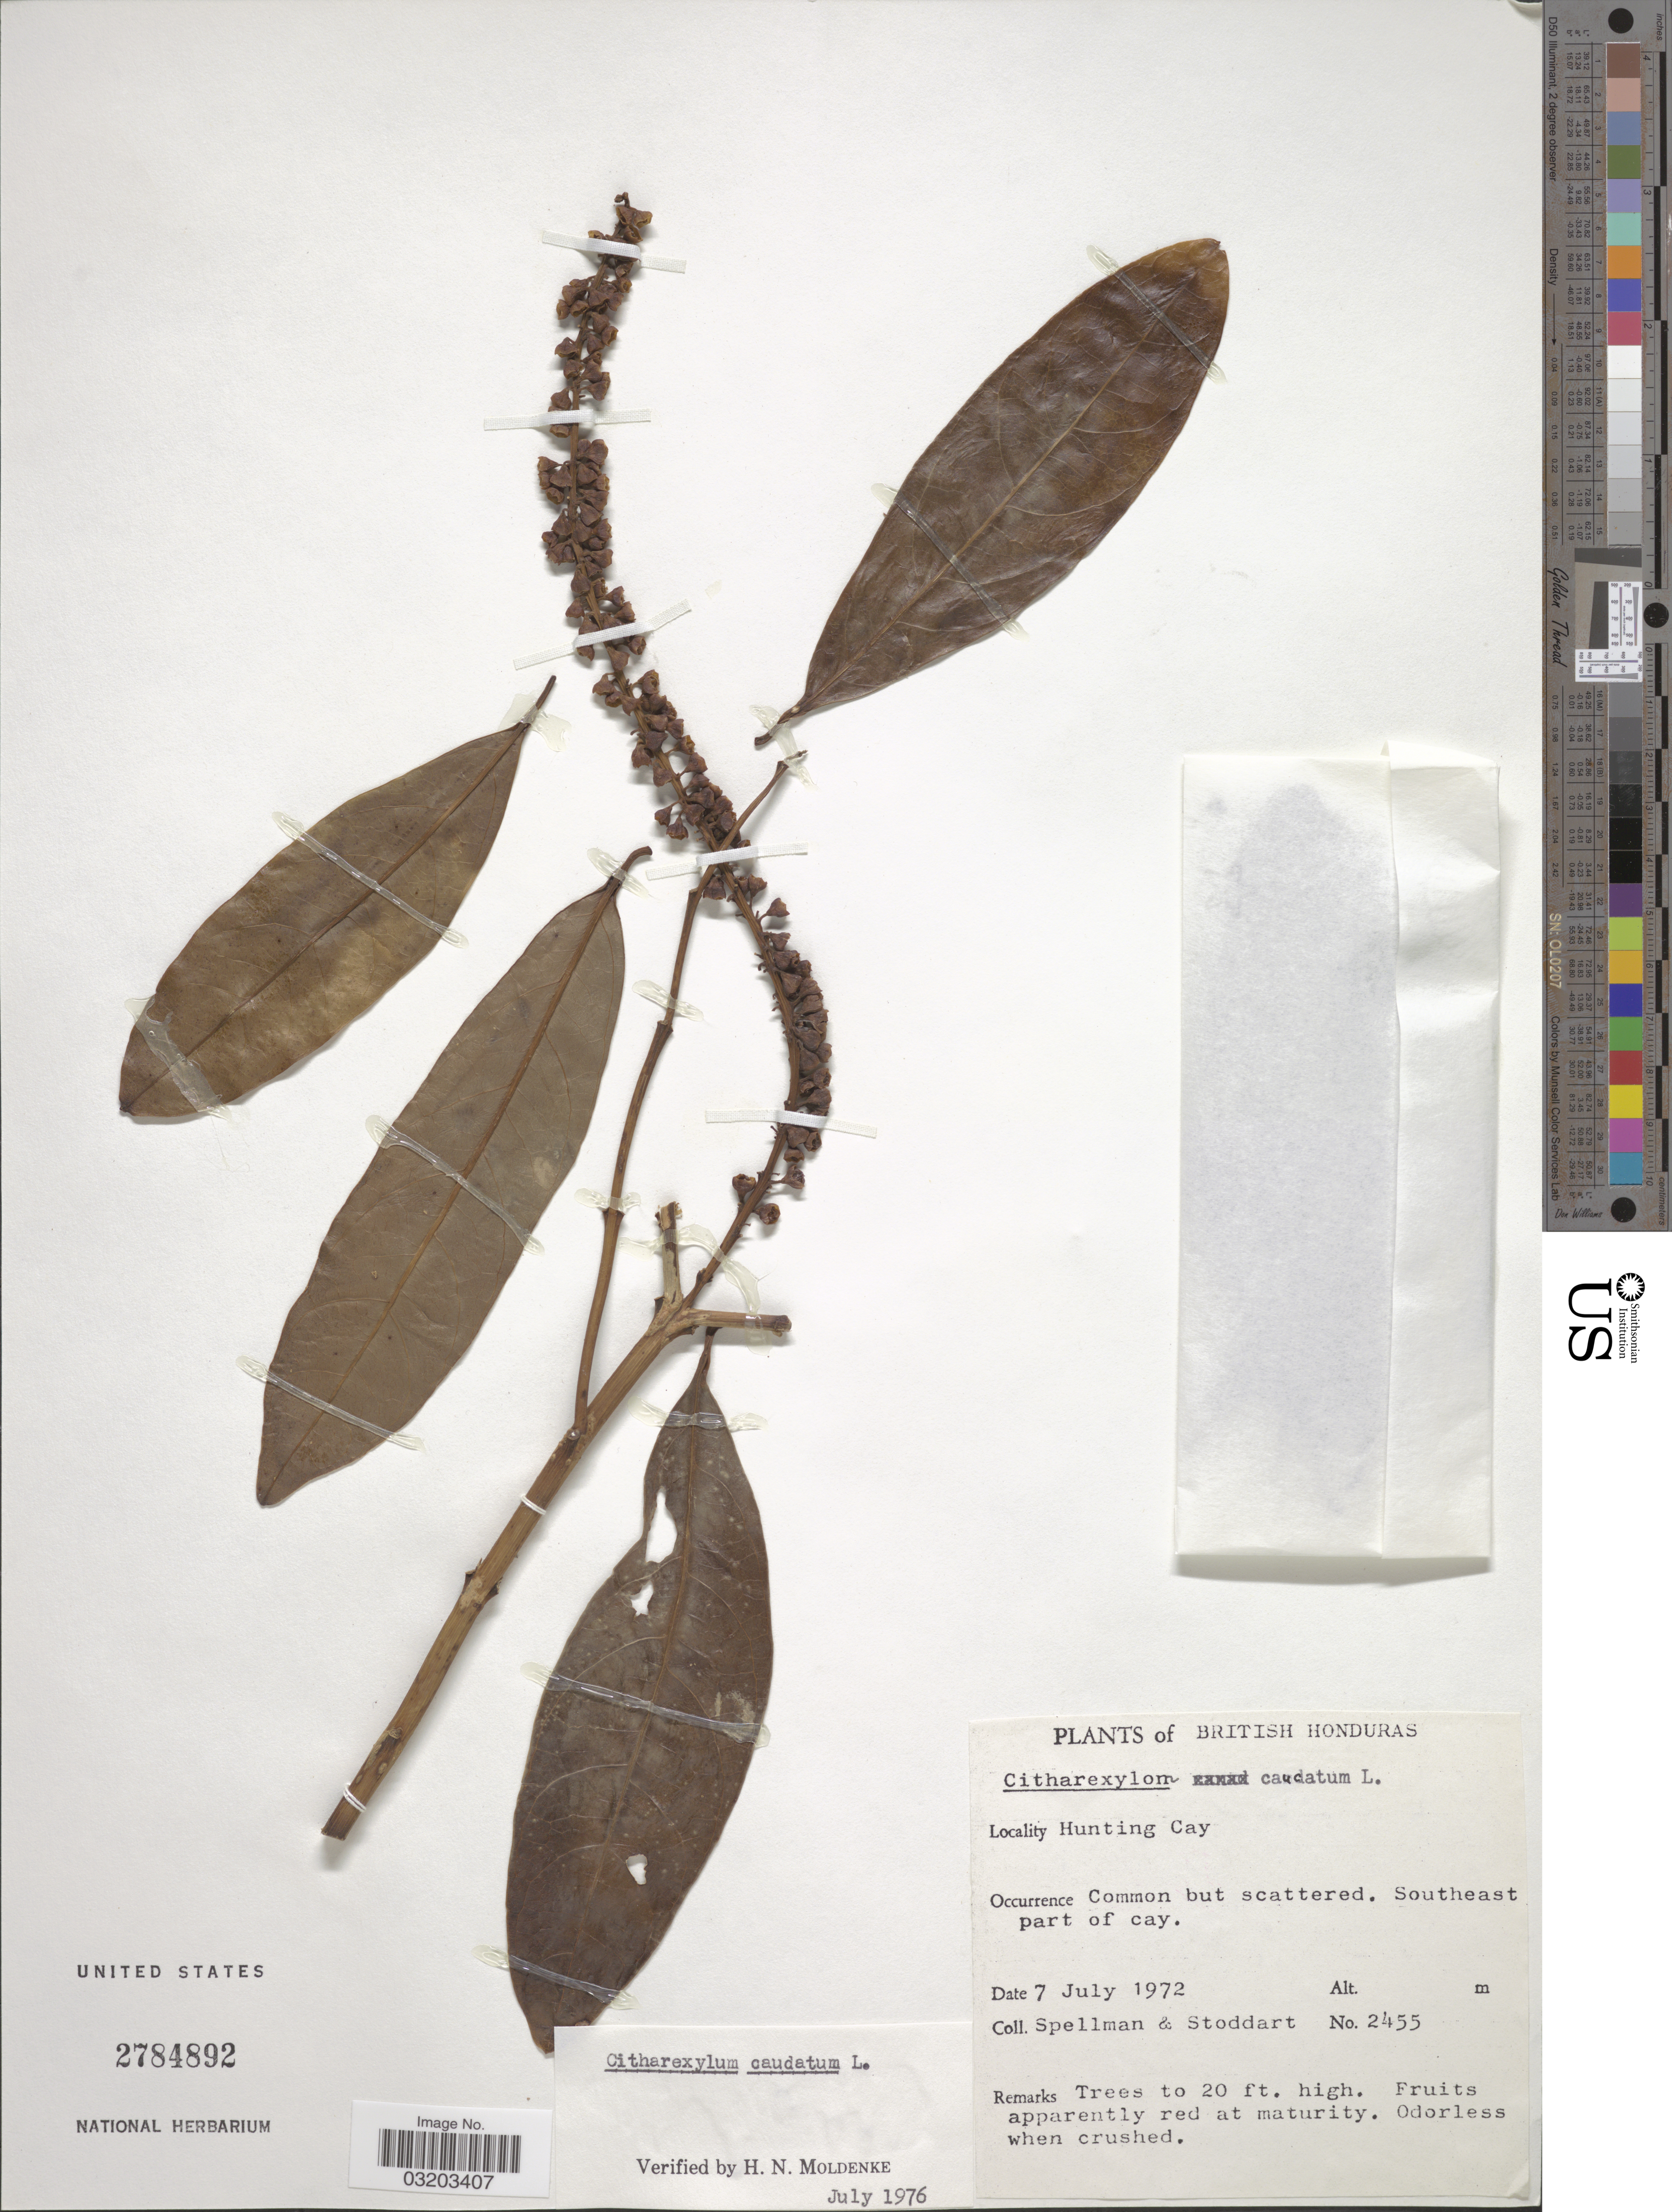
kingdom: Plantae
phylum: Tracheophyta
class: Magnoliopsida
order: Lamiales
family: Verbenaceae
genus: Citharexylum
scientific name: Citharexylum caudatum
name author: L.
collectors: Spellman, -- & -. Stoddart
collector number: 2455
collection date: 1972-07-07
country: Belize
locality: British Honduras. Hunting Cay. Common but scattered. Southeast part of cay.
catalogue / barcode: US 2784892